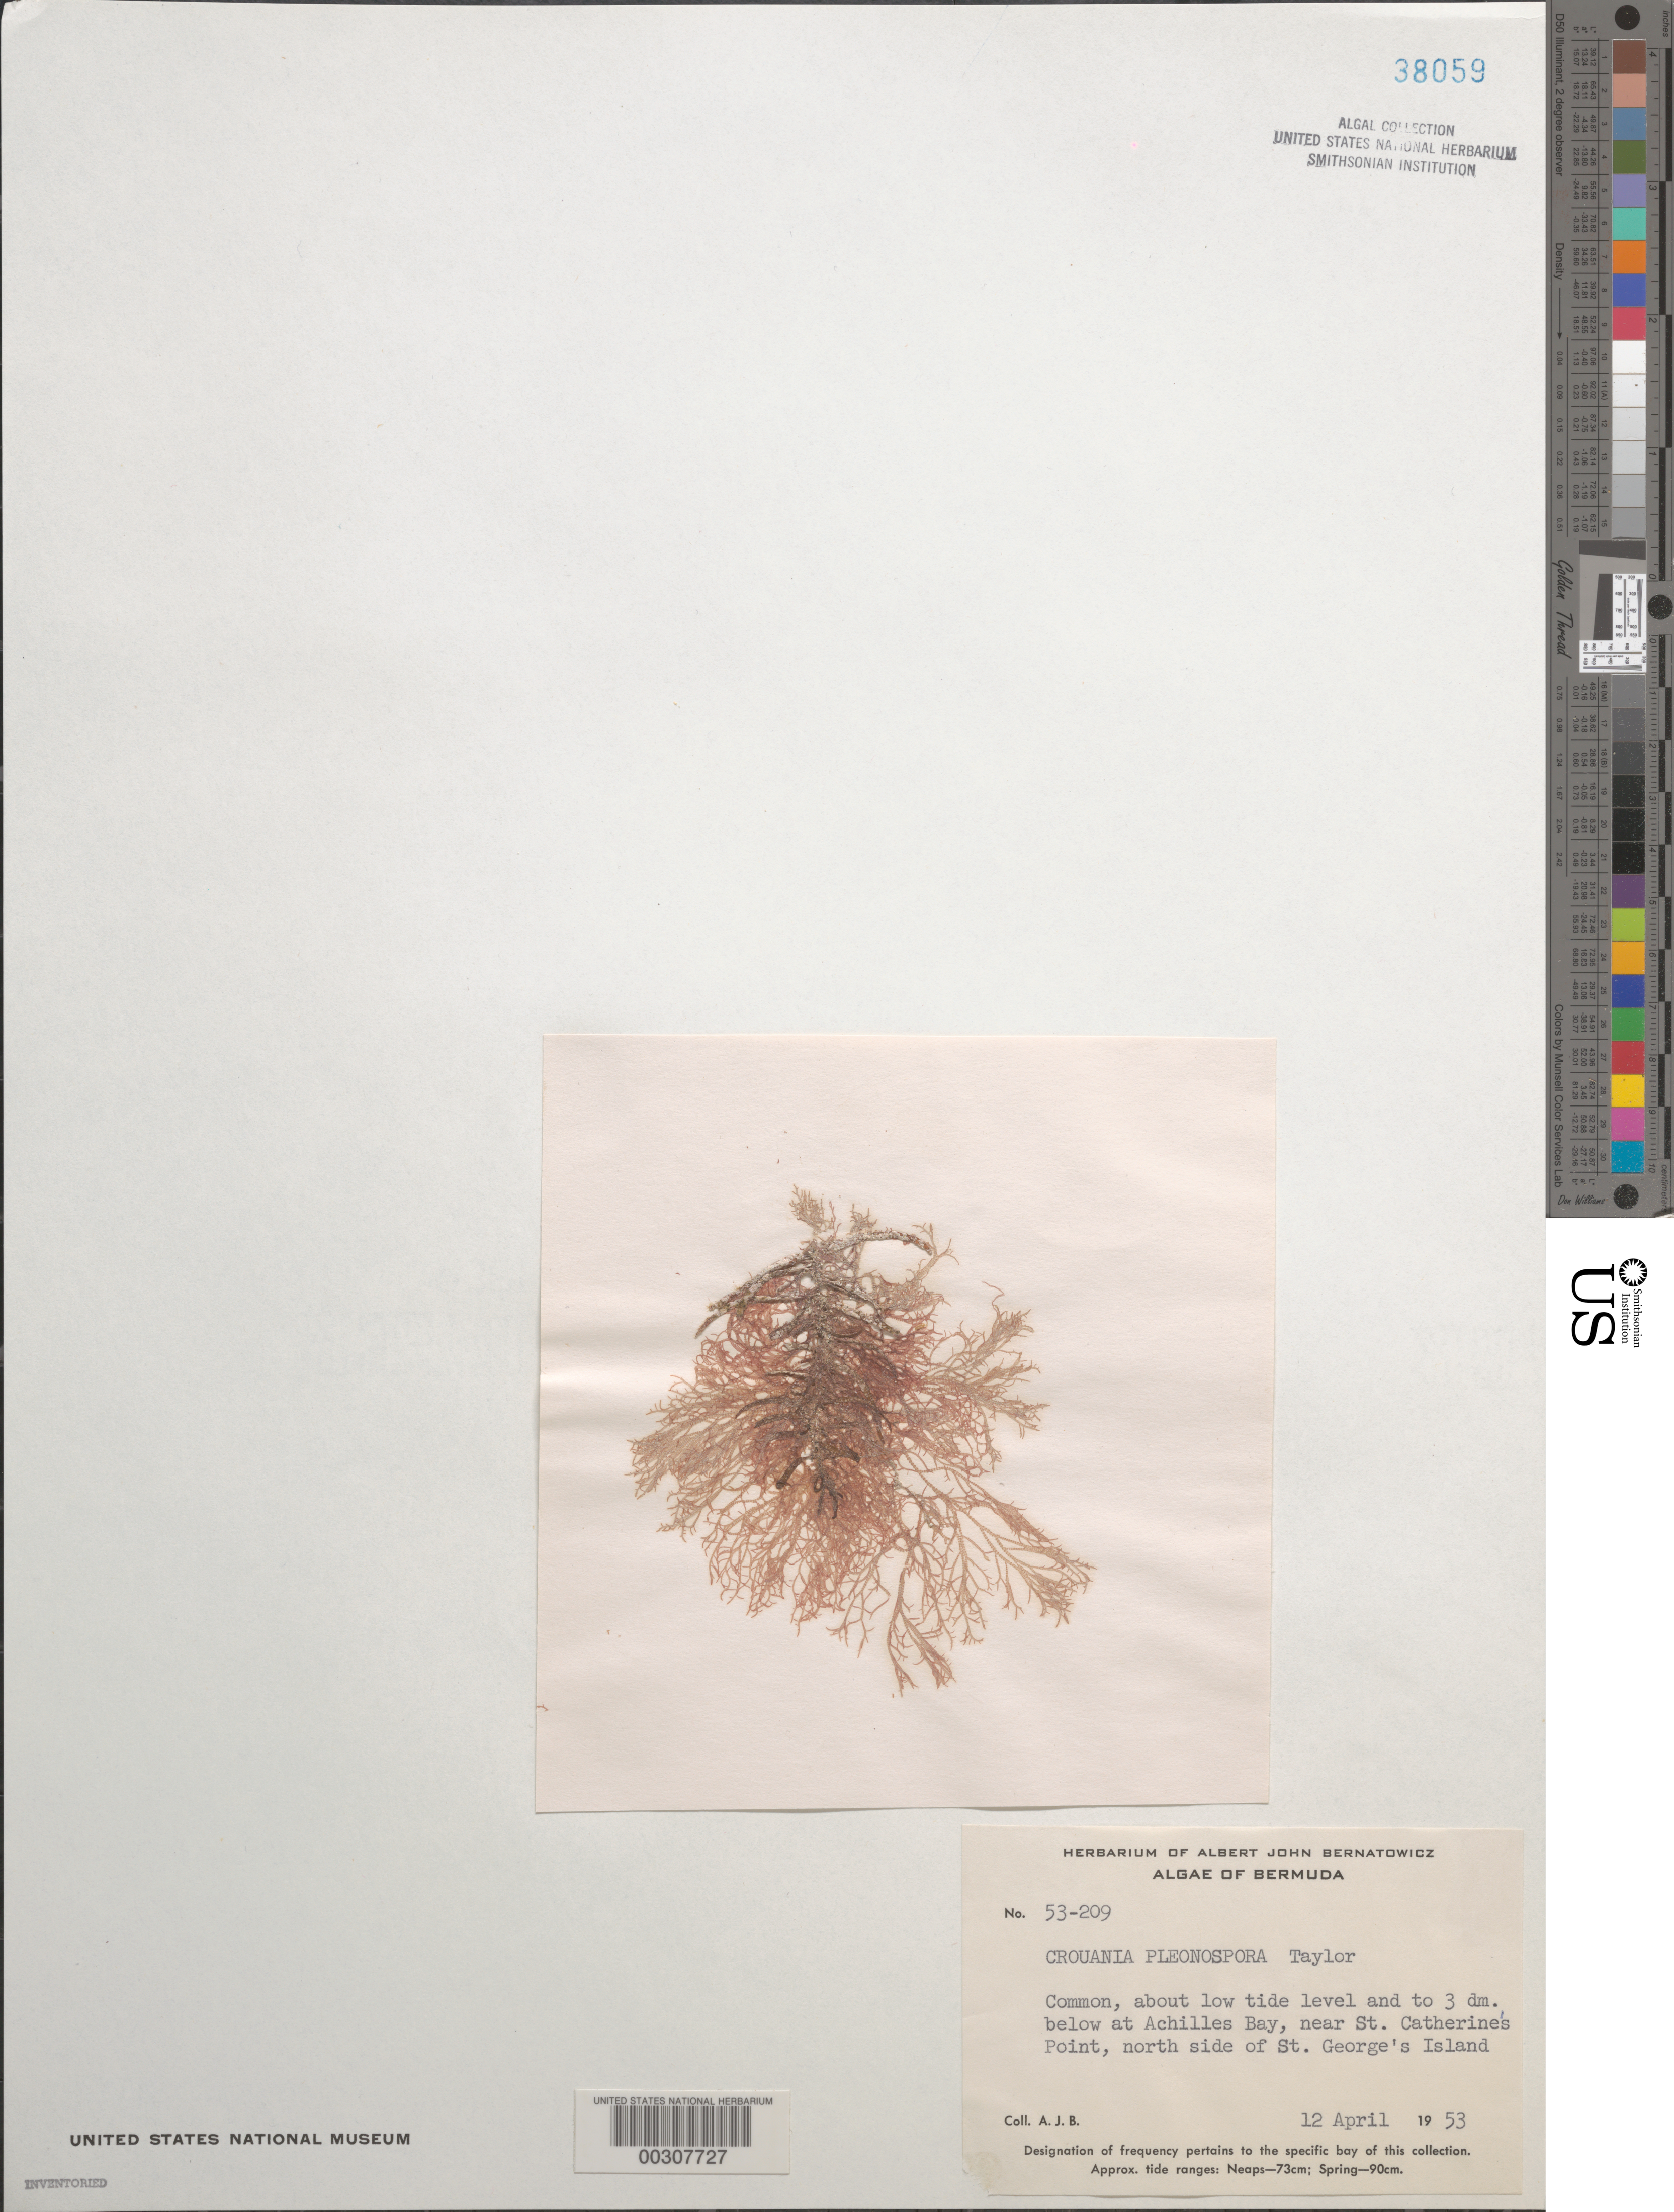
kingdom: Plantae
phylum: Rhodophyta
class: Florideophyceae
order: Ceramiales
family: Callithamniaceae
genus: Crouania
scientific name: Crouania pleonospora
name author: W.R. Taylor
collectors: A. Bernatowicz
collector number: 53-209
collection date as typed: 12 Apr 1953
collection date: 1953-04-12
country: Bermuda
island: St. George's Island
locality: Achilles Bay near St. Catherine's Point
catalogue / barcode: US 38059